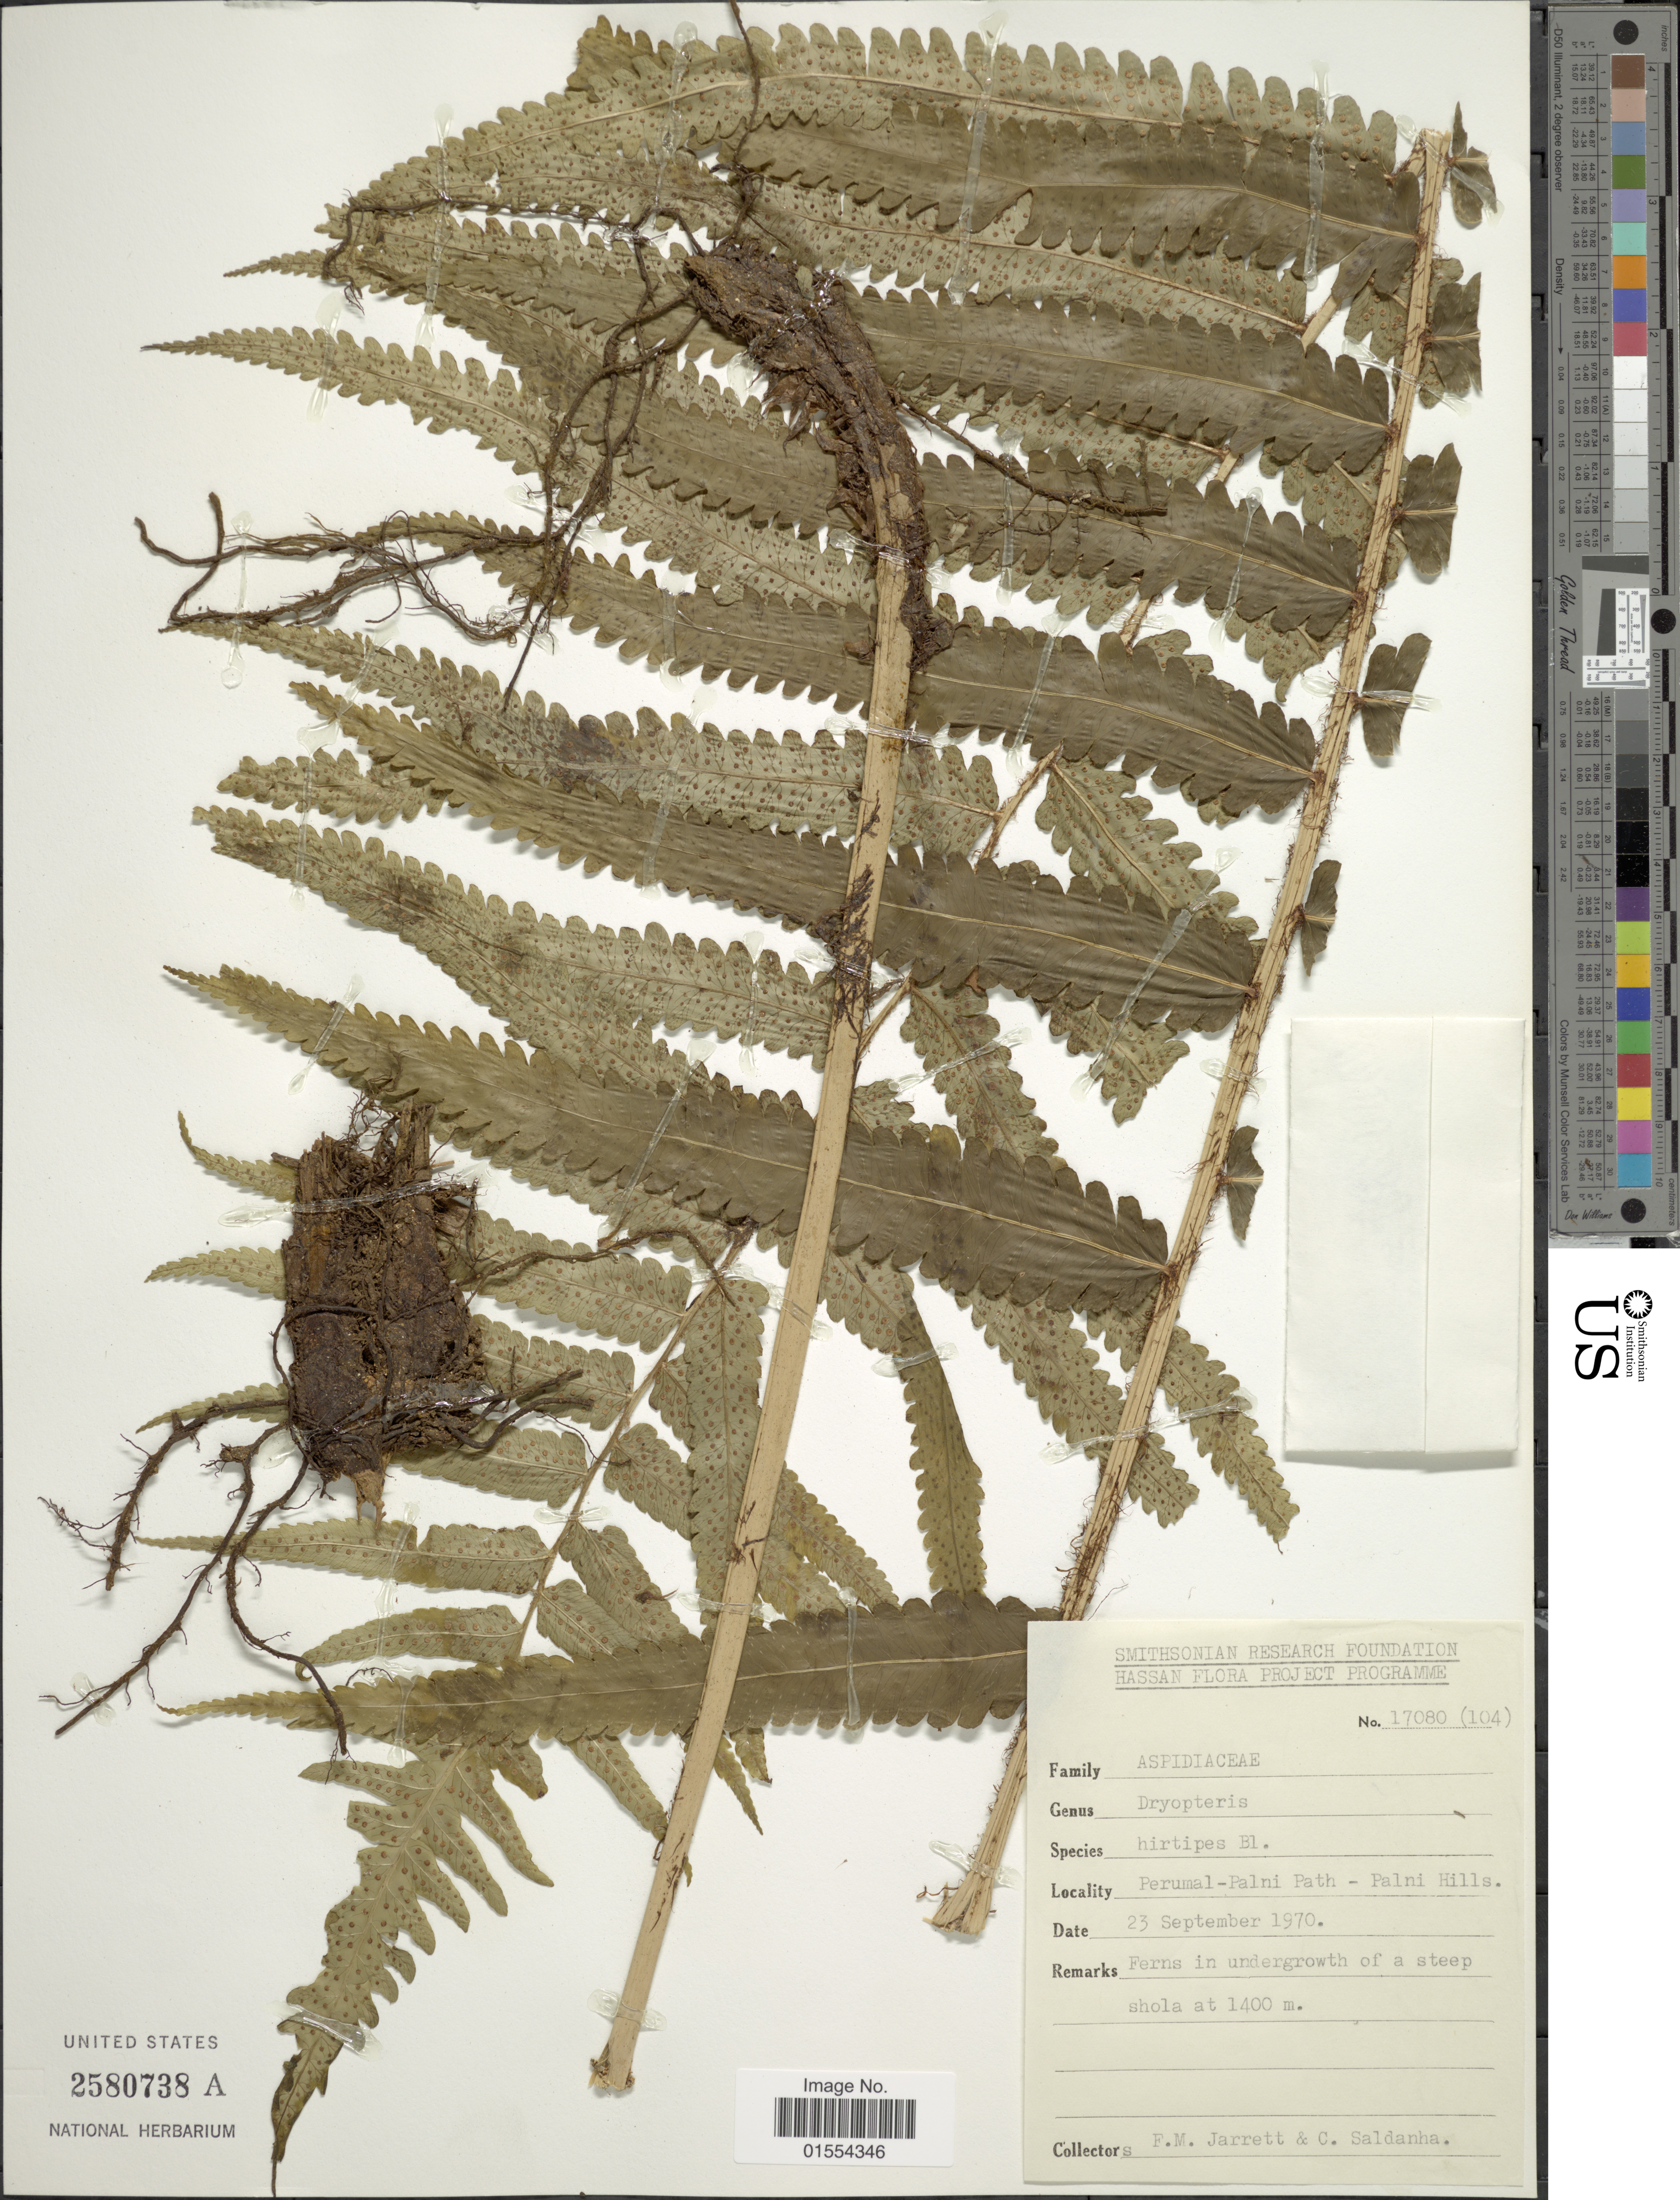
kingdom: Plantae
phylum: Tracheophyta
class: Polypodiopsida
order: Polypodiales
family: Dryopteridaceae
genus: Dryopteris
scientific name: Dryopteris hirtipes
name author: (Blume) Kuntze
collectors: F. M. Jarrett & C. Saldanha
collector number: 17080 (104)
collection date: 1970-09-23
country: India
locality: Hassan, Perumal - Palni Path - Palni Hills.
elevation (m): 1400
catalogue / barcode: US 2580738A